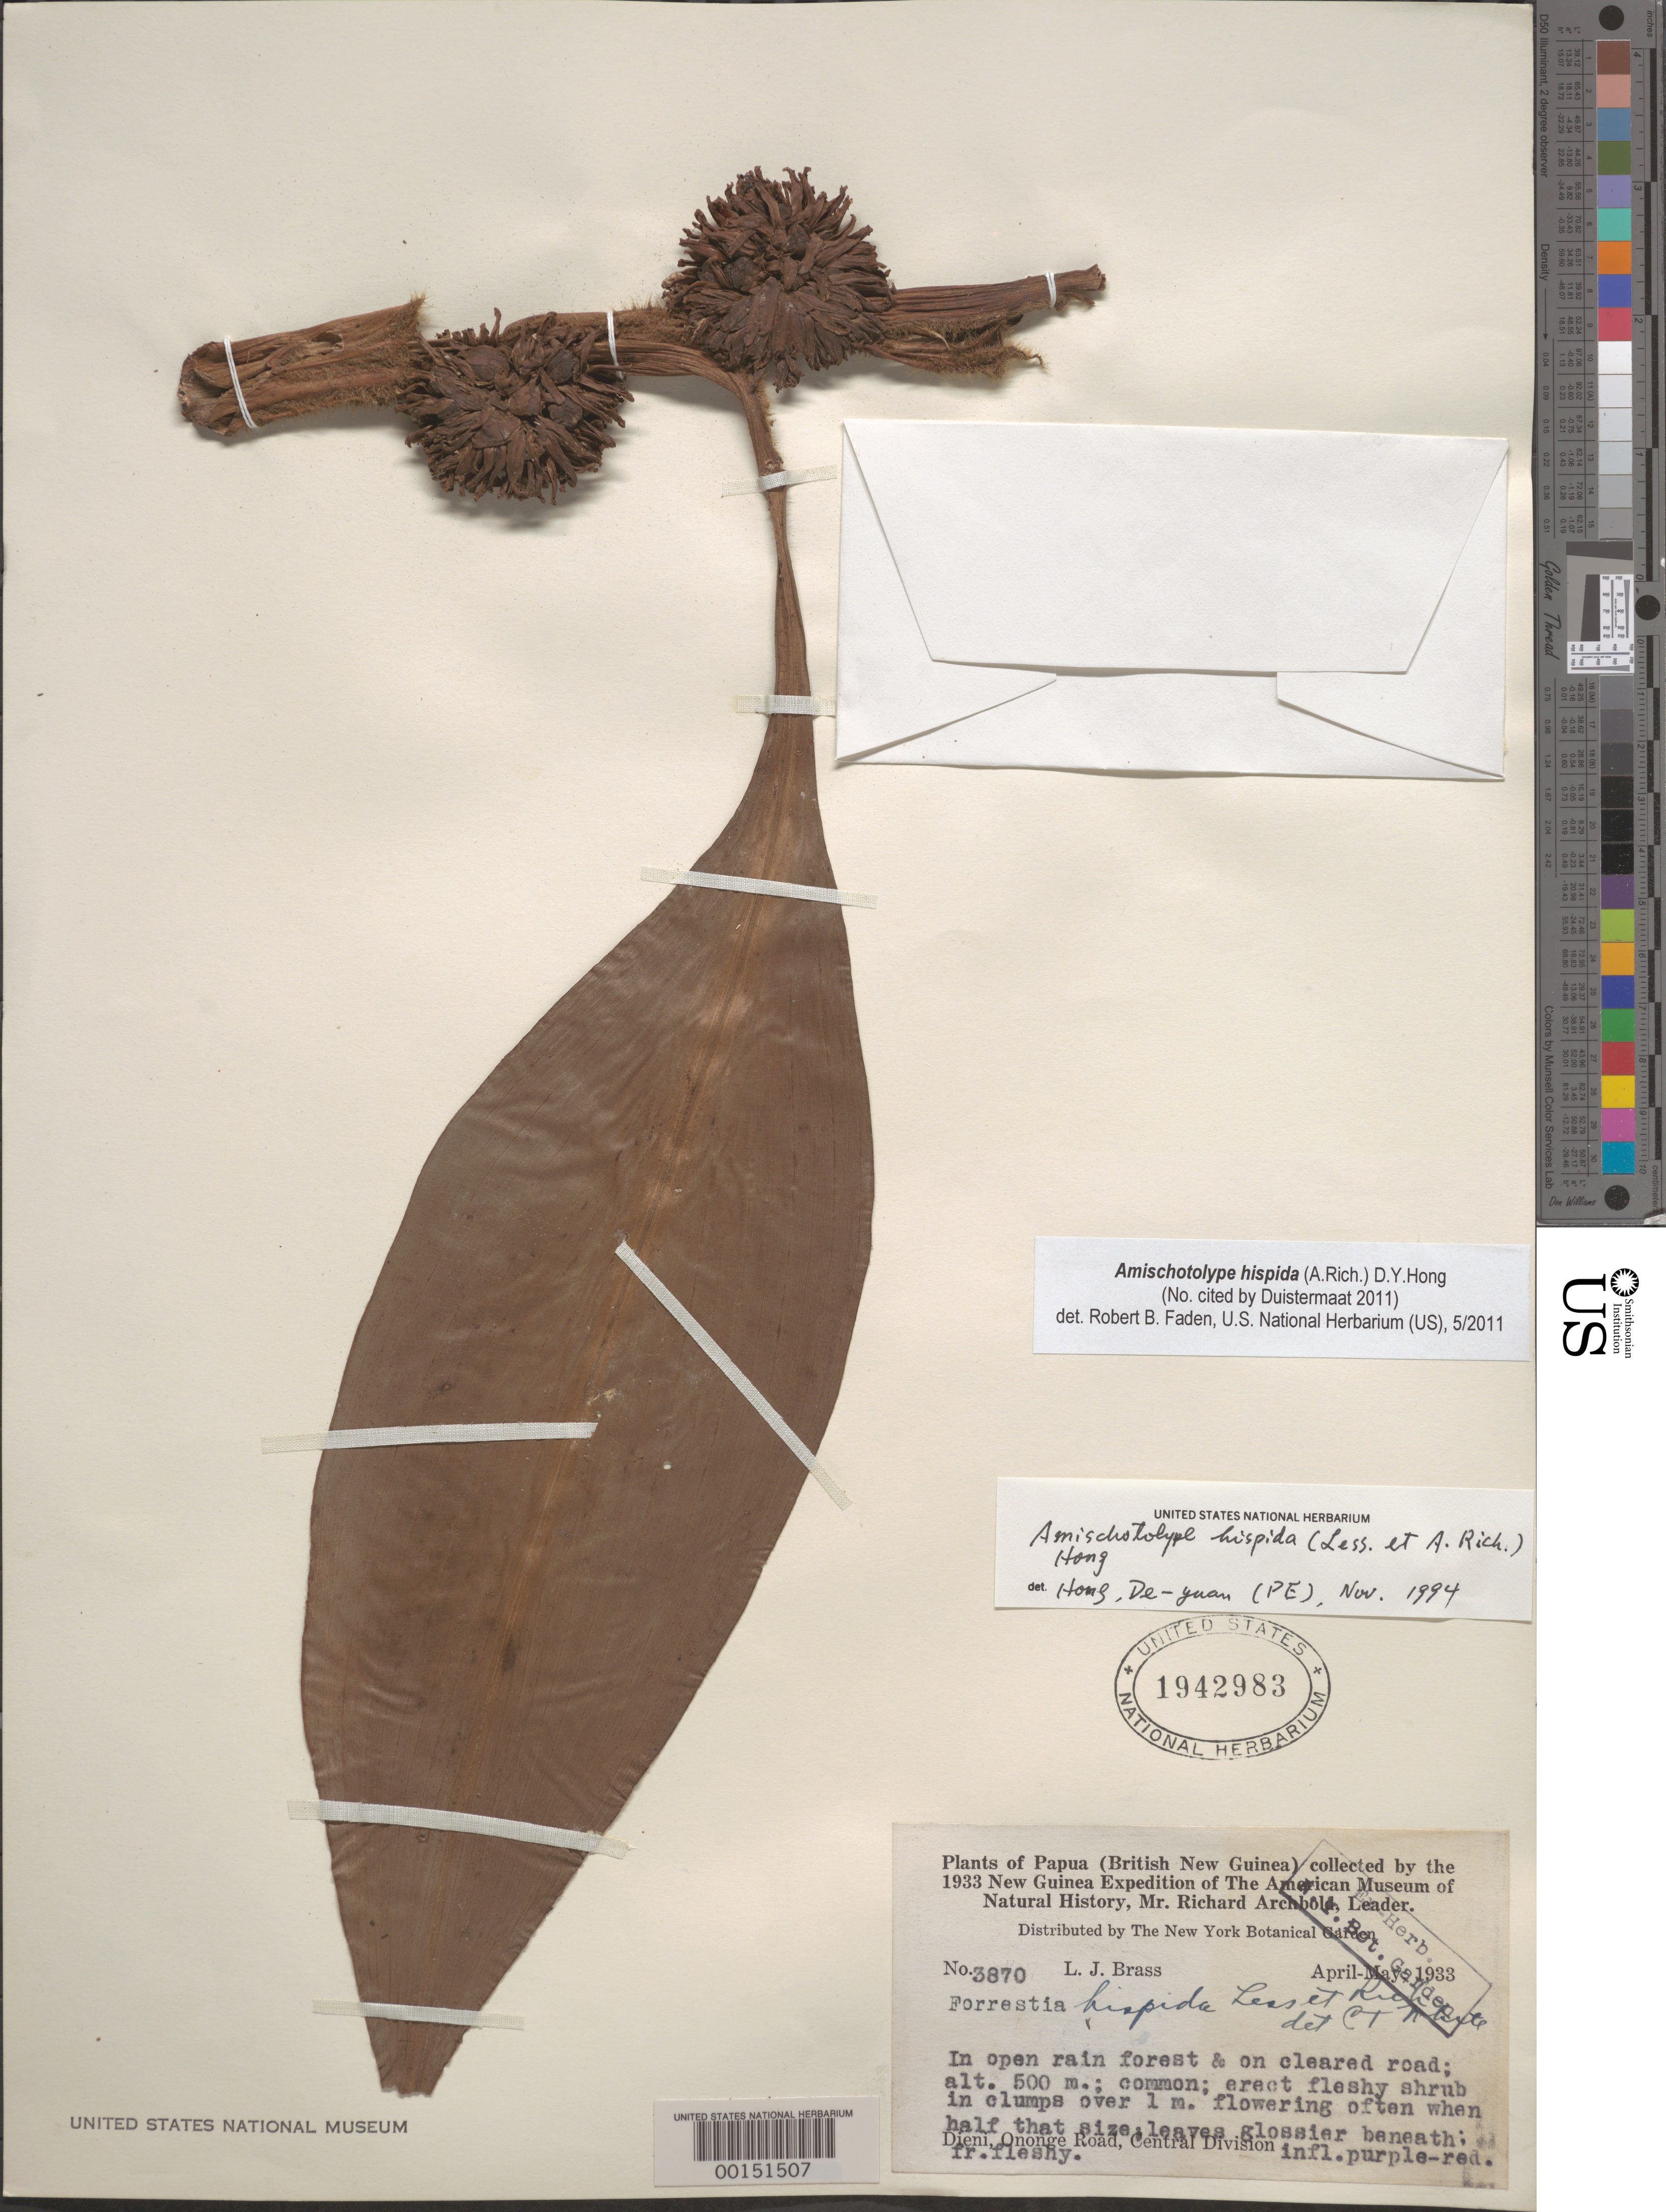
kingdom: Plantae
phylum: Tracheophyta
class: Liliopsida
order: Commelinales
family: Commelinaceae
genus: Amischotolype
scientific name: Amischotolype hispida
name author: (A. Rich.) D.Y. Hong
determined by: Faden, Robert B., (US), Smithsonian Institution - National Museum of Natural History (UNITED STATES)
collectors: L. J. Brass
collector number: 3870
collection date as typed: Apr 1933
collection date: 1933-04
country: Papua New Guinea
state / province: Central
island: New Guinea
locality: Dieni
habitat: Open rain forest; roadway clearing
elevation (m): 500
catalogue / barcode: US 1942983